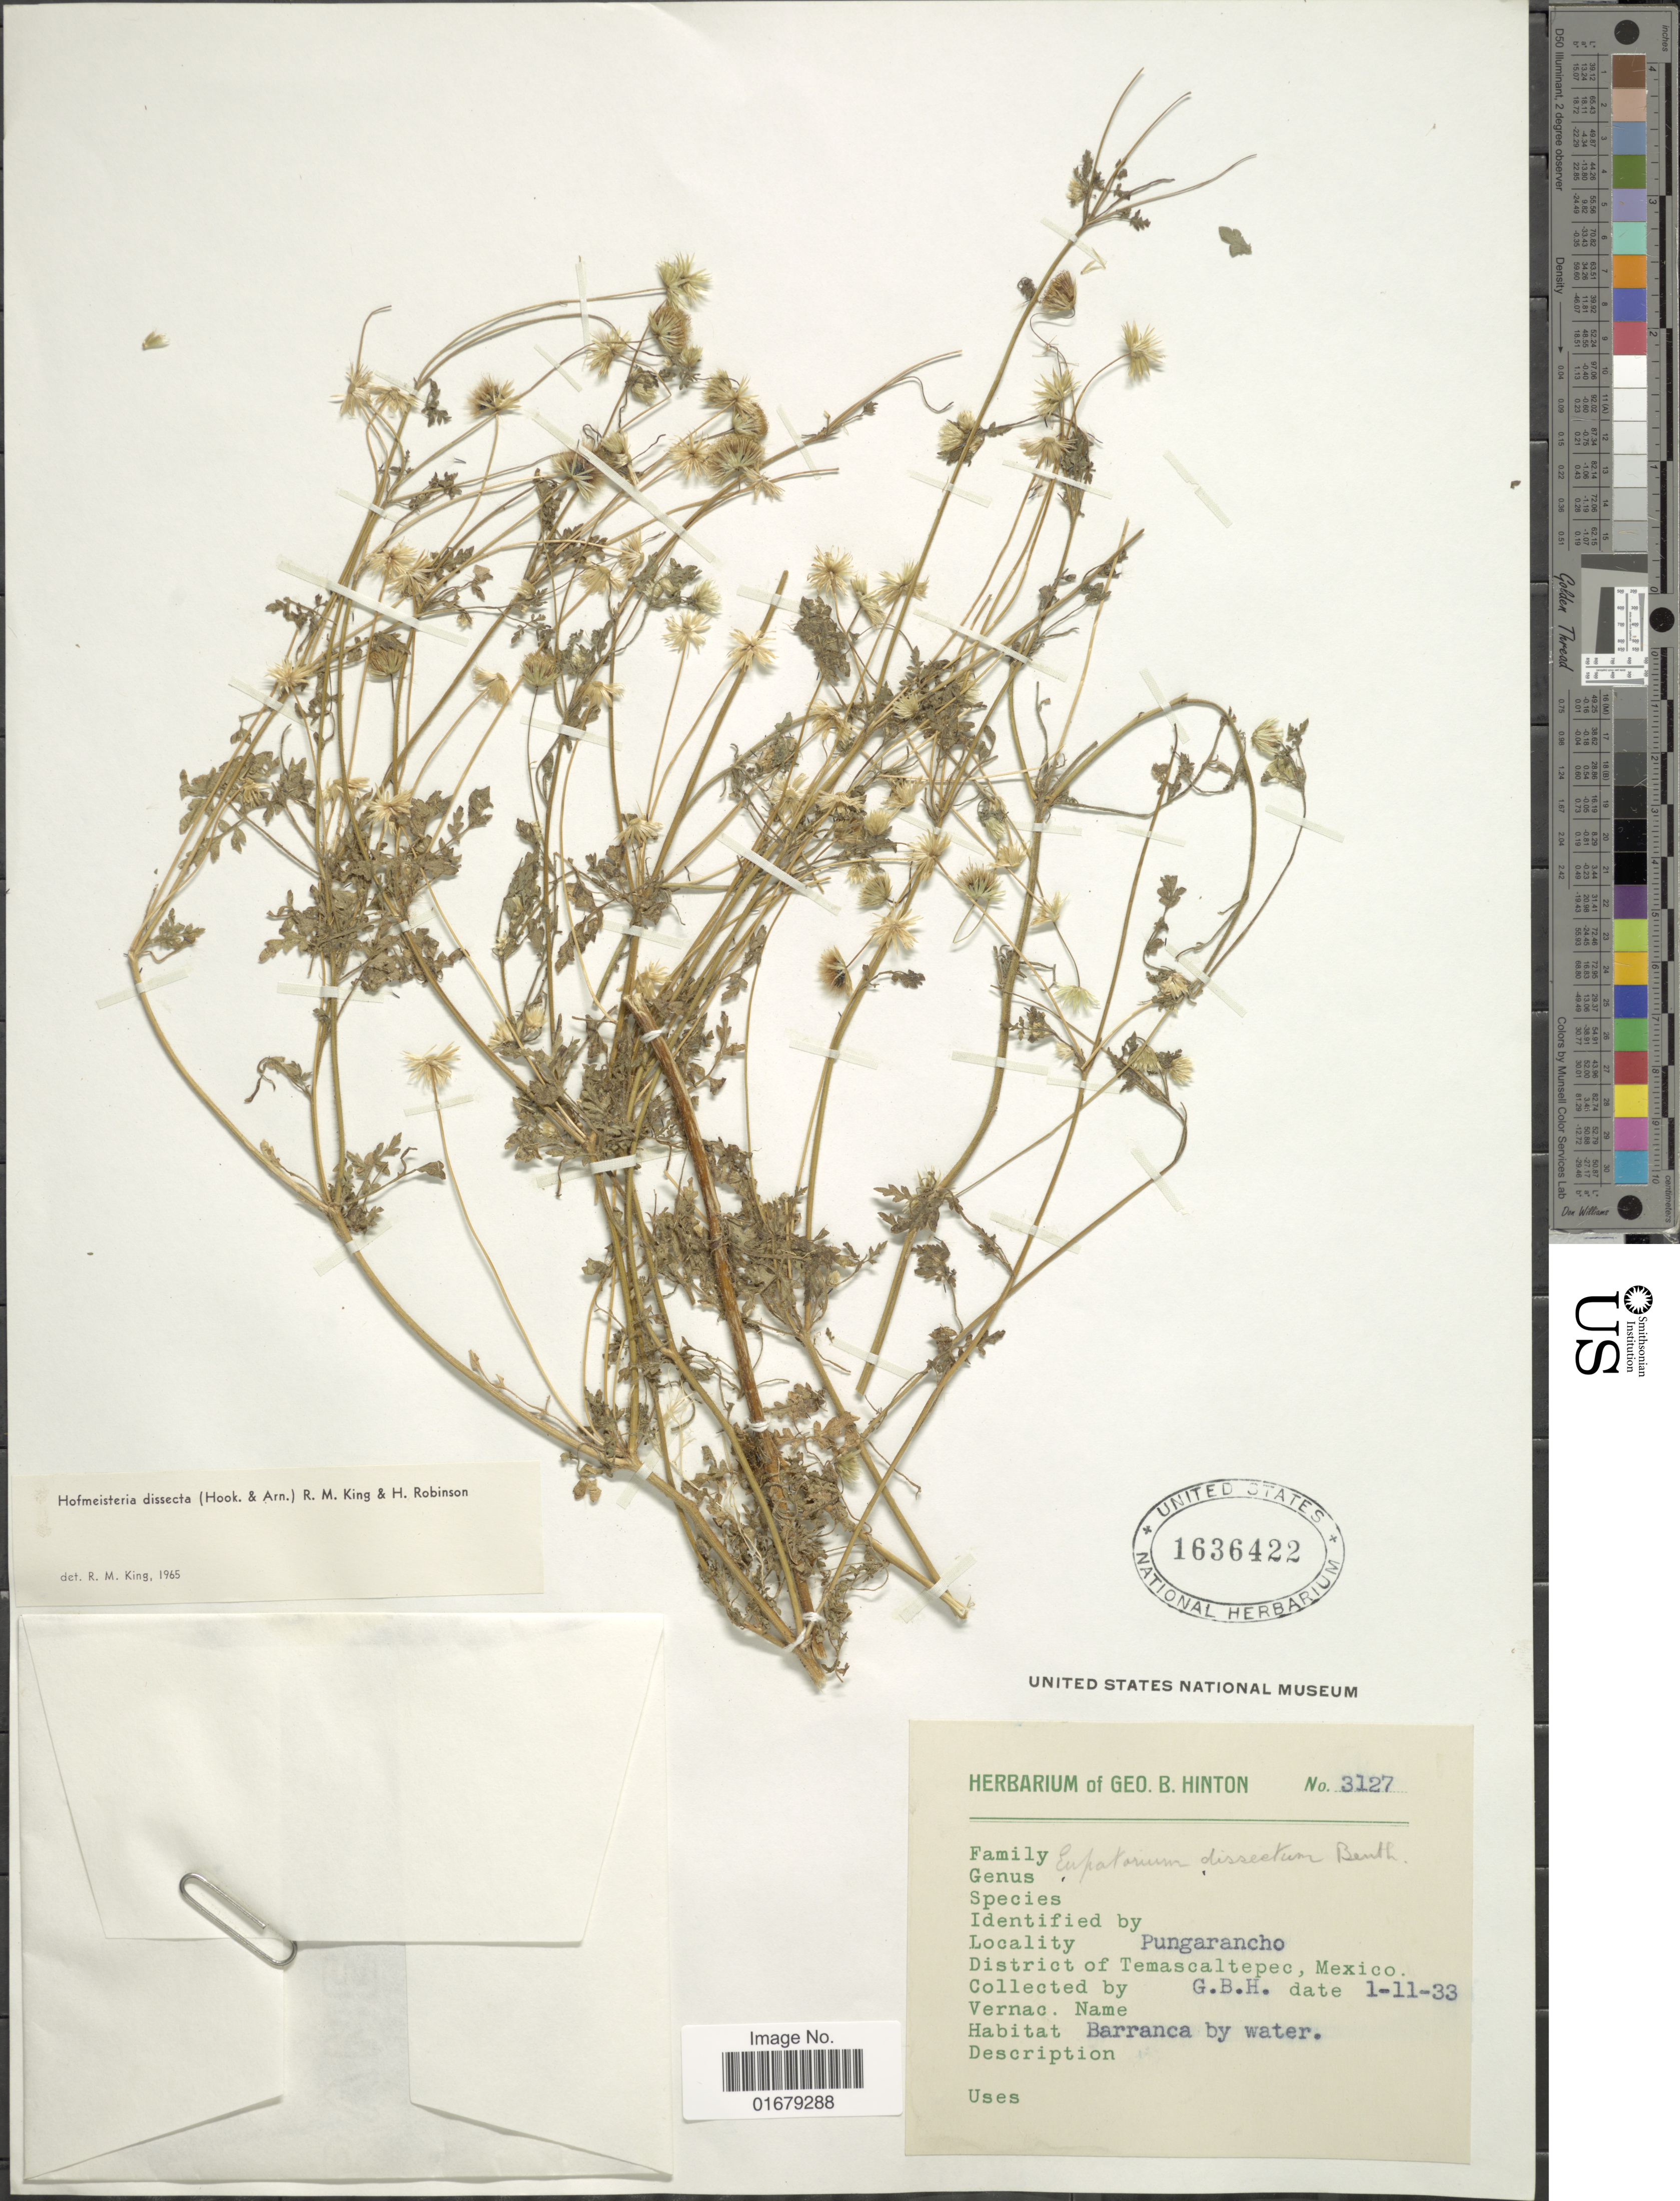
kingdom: Plantae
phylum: Tracheophyta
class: Magnoliopsida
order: Asterales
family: Asteraceae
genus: Hofmeisteria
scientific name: Hofmeisteria dissecta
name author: (Hook.) R.M. King & H. Rob.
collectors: G. B. Hinton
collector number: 3127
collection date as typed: Transcribed d/m/y: 11/1/33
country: Mexico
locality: Pungarancho, District of Temascaltepec.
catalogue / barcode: US 1636422